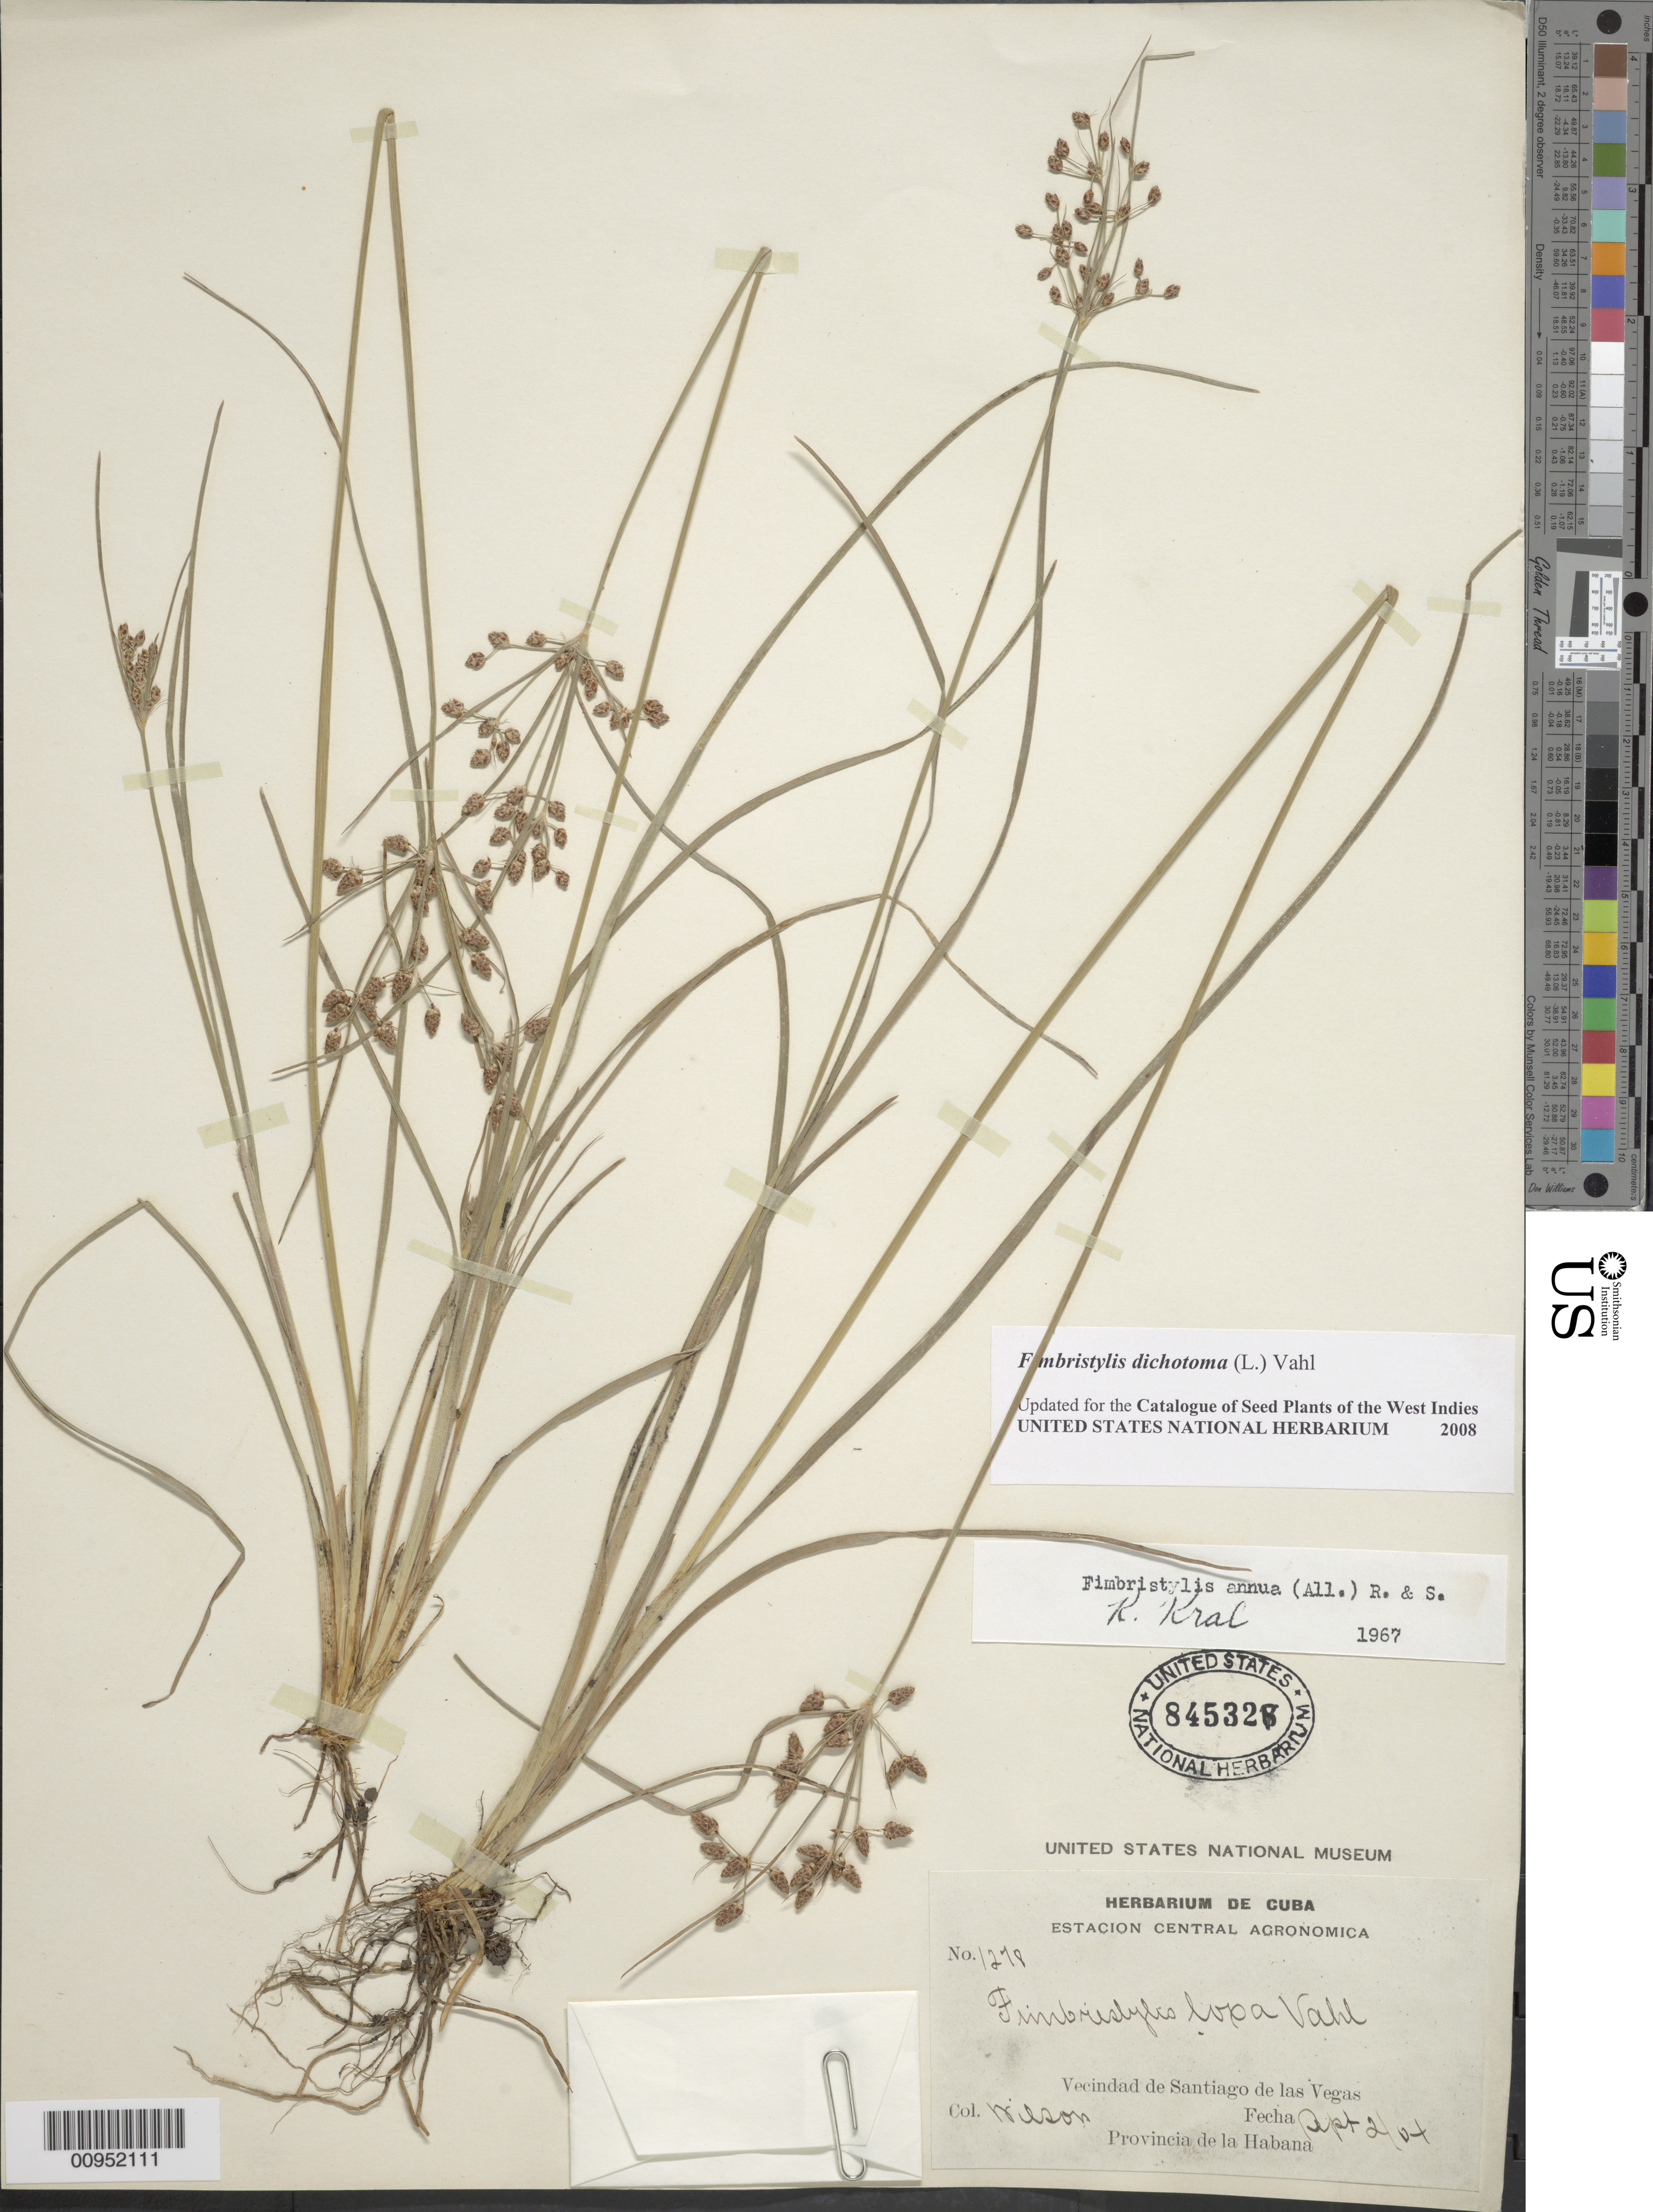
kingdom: Plantae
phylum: Tracheophyta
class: Liliopsida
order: Poales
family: Cyperaceae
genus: Fimbristylis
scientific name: Fimbristylis dichotoma subsp. dichotoma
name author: (L.) Vahl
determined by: Strong, M. T., (US), Smithsonian Institution - National Museum of Natural History (UNITED STATES)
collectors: -- Wilson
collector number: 1278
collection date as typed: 02 Sep 1904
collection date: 1904-09-02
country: Cuba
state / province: La Habana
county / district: Municipio Boyeros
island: Cuba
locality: Santiago de las Vegas (vecindad de)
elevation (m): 97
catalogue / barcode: US 845328